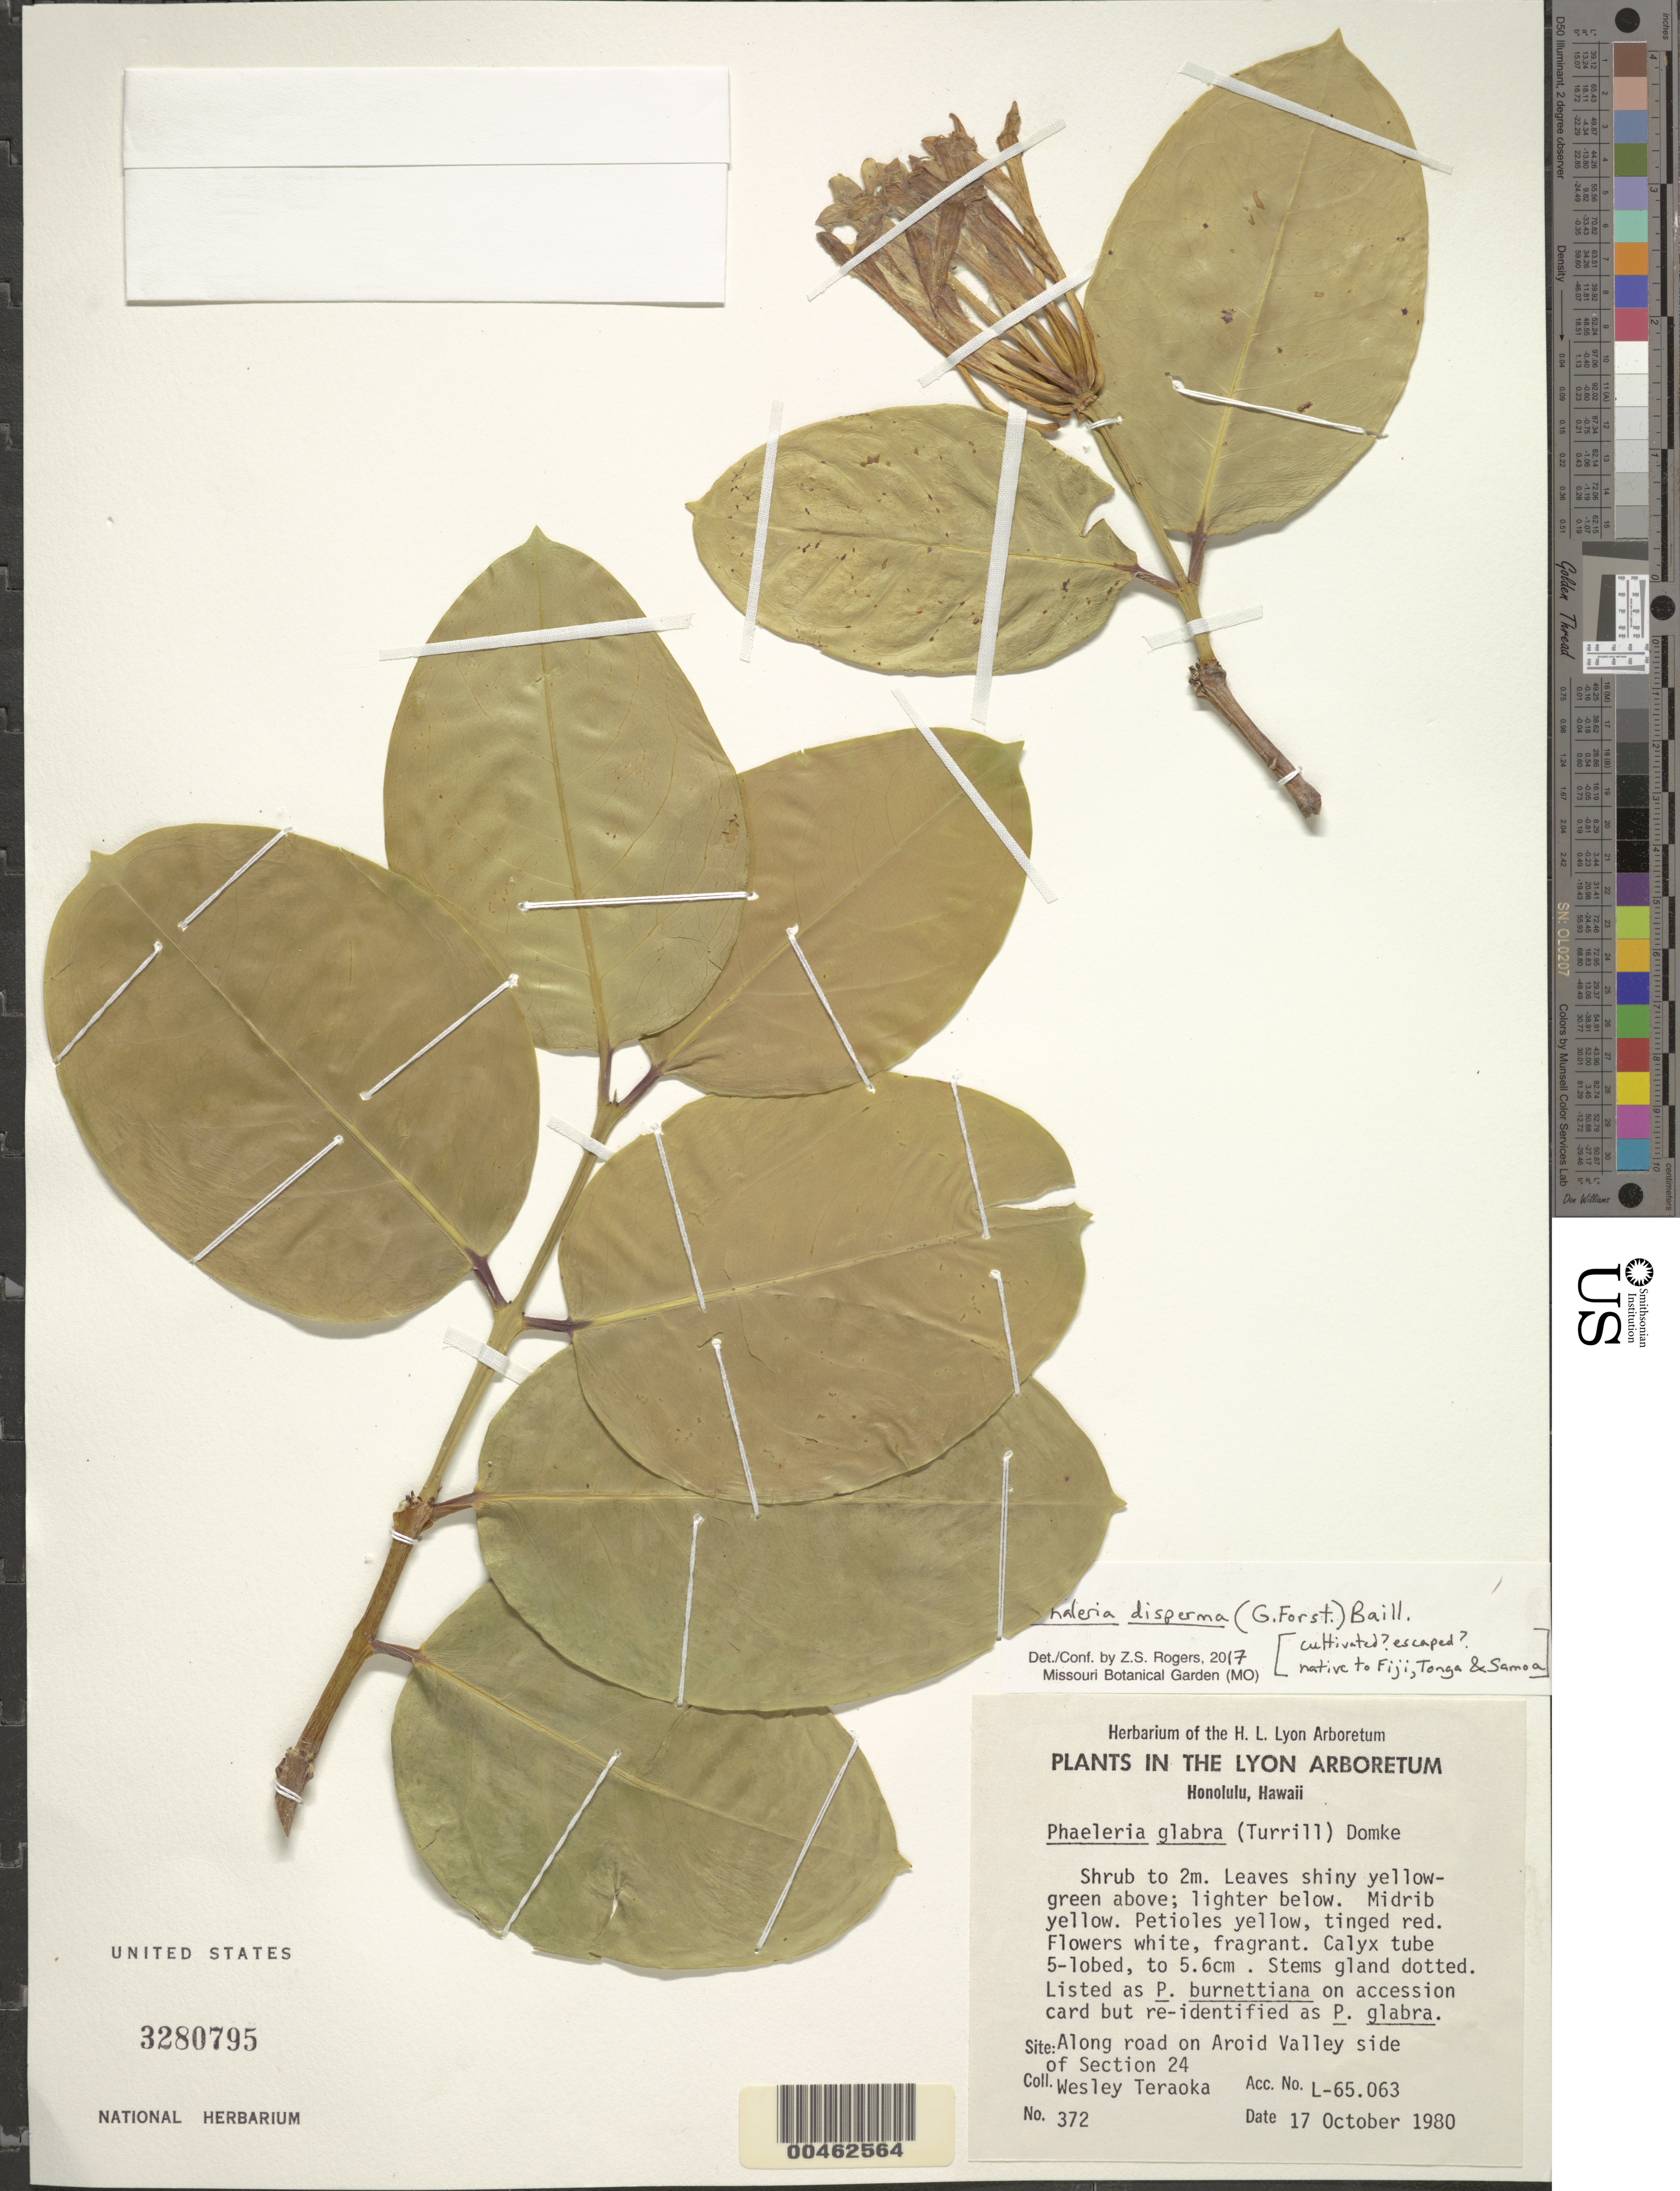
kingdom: Plantae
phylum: Tracheophyta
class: Magnoliopsida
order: Malvales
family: Thymelaeaceae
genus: Phaleria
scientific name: Phaleria disperma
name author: (G. Forst.) Baill.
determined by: Rogers, Z. S.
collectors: W. Teraoka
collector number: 372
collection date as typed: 17 Oct 1980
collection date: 1980-10-17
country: United States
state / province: Hawaii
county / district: Honolulu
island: Oahu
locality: H.L. Lyon Arboretum, Honolulu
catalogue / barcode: US 3280795